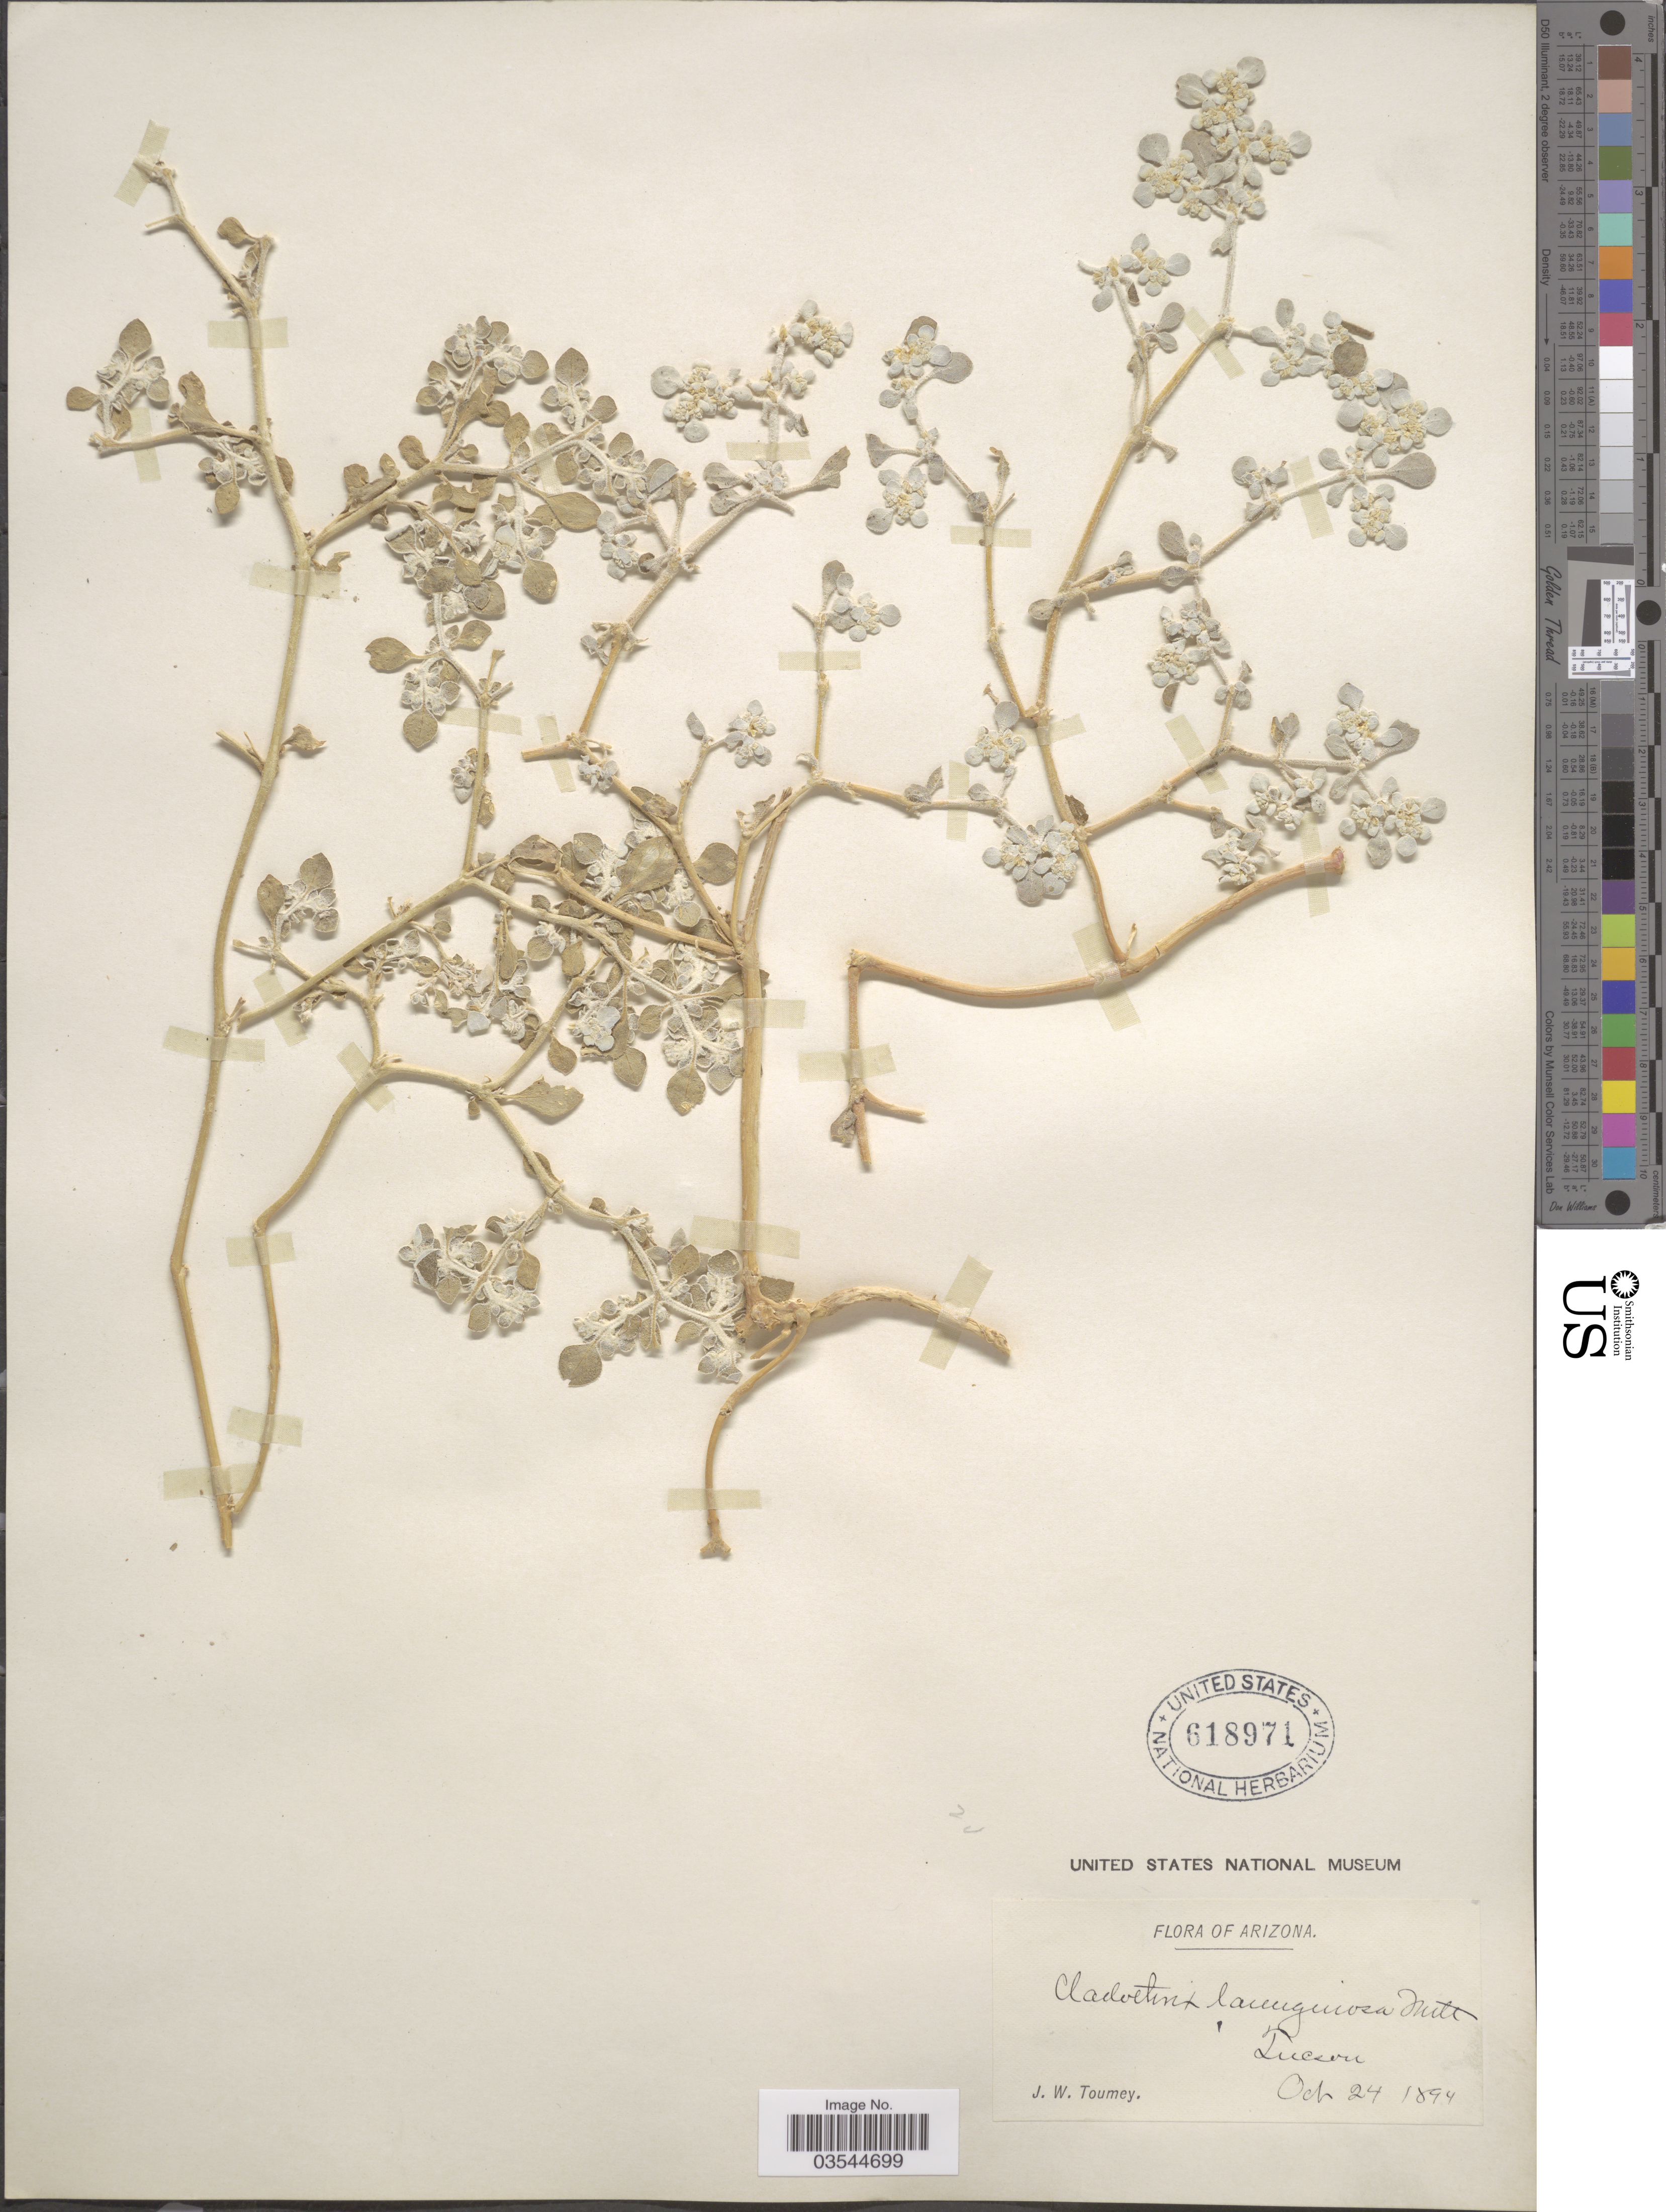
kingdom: Plantae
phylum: Tracheophyta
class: Magnoliopsida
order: Caryophyllales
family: Amaranthaceae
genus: Tidestromia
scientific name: Tidestromia lanuginosa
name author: (Nutt.) Standl.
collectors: J. W. Toumey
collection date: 1894-10-24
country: United States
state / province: Arizona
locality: Tucson.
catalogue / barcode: US 618971